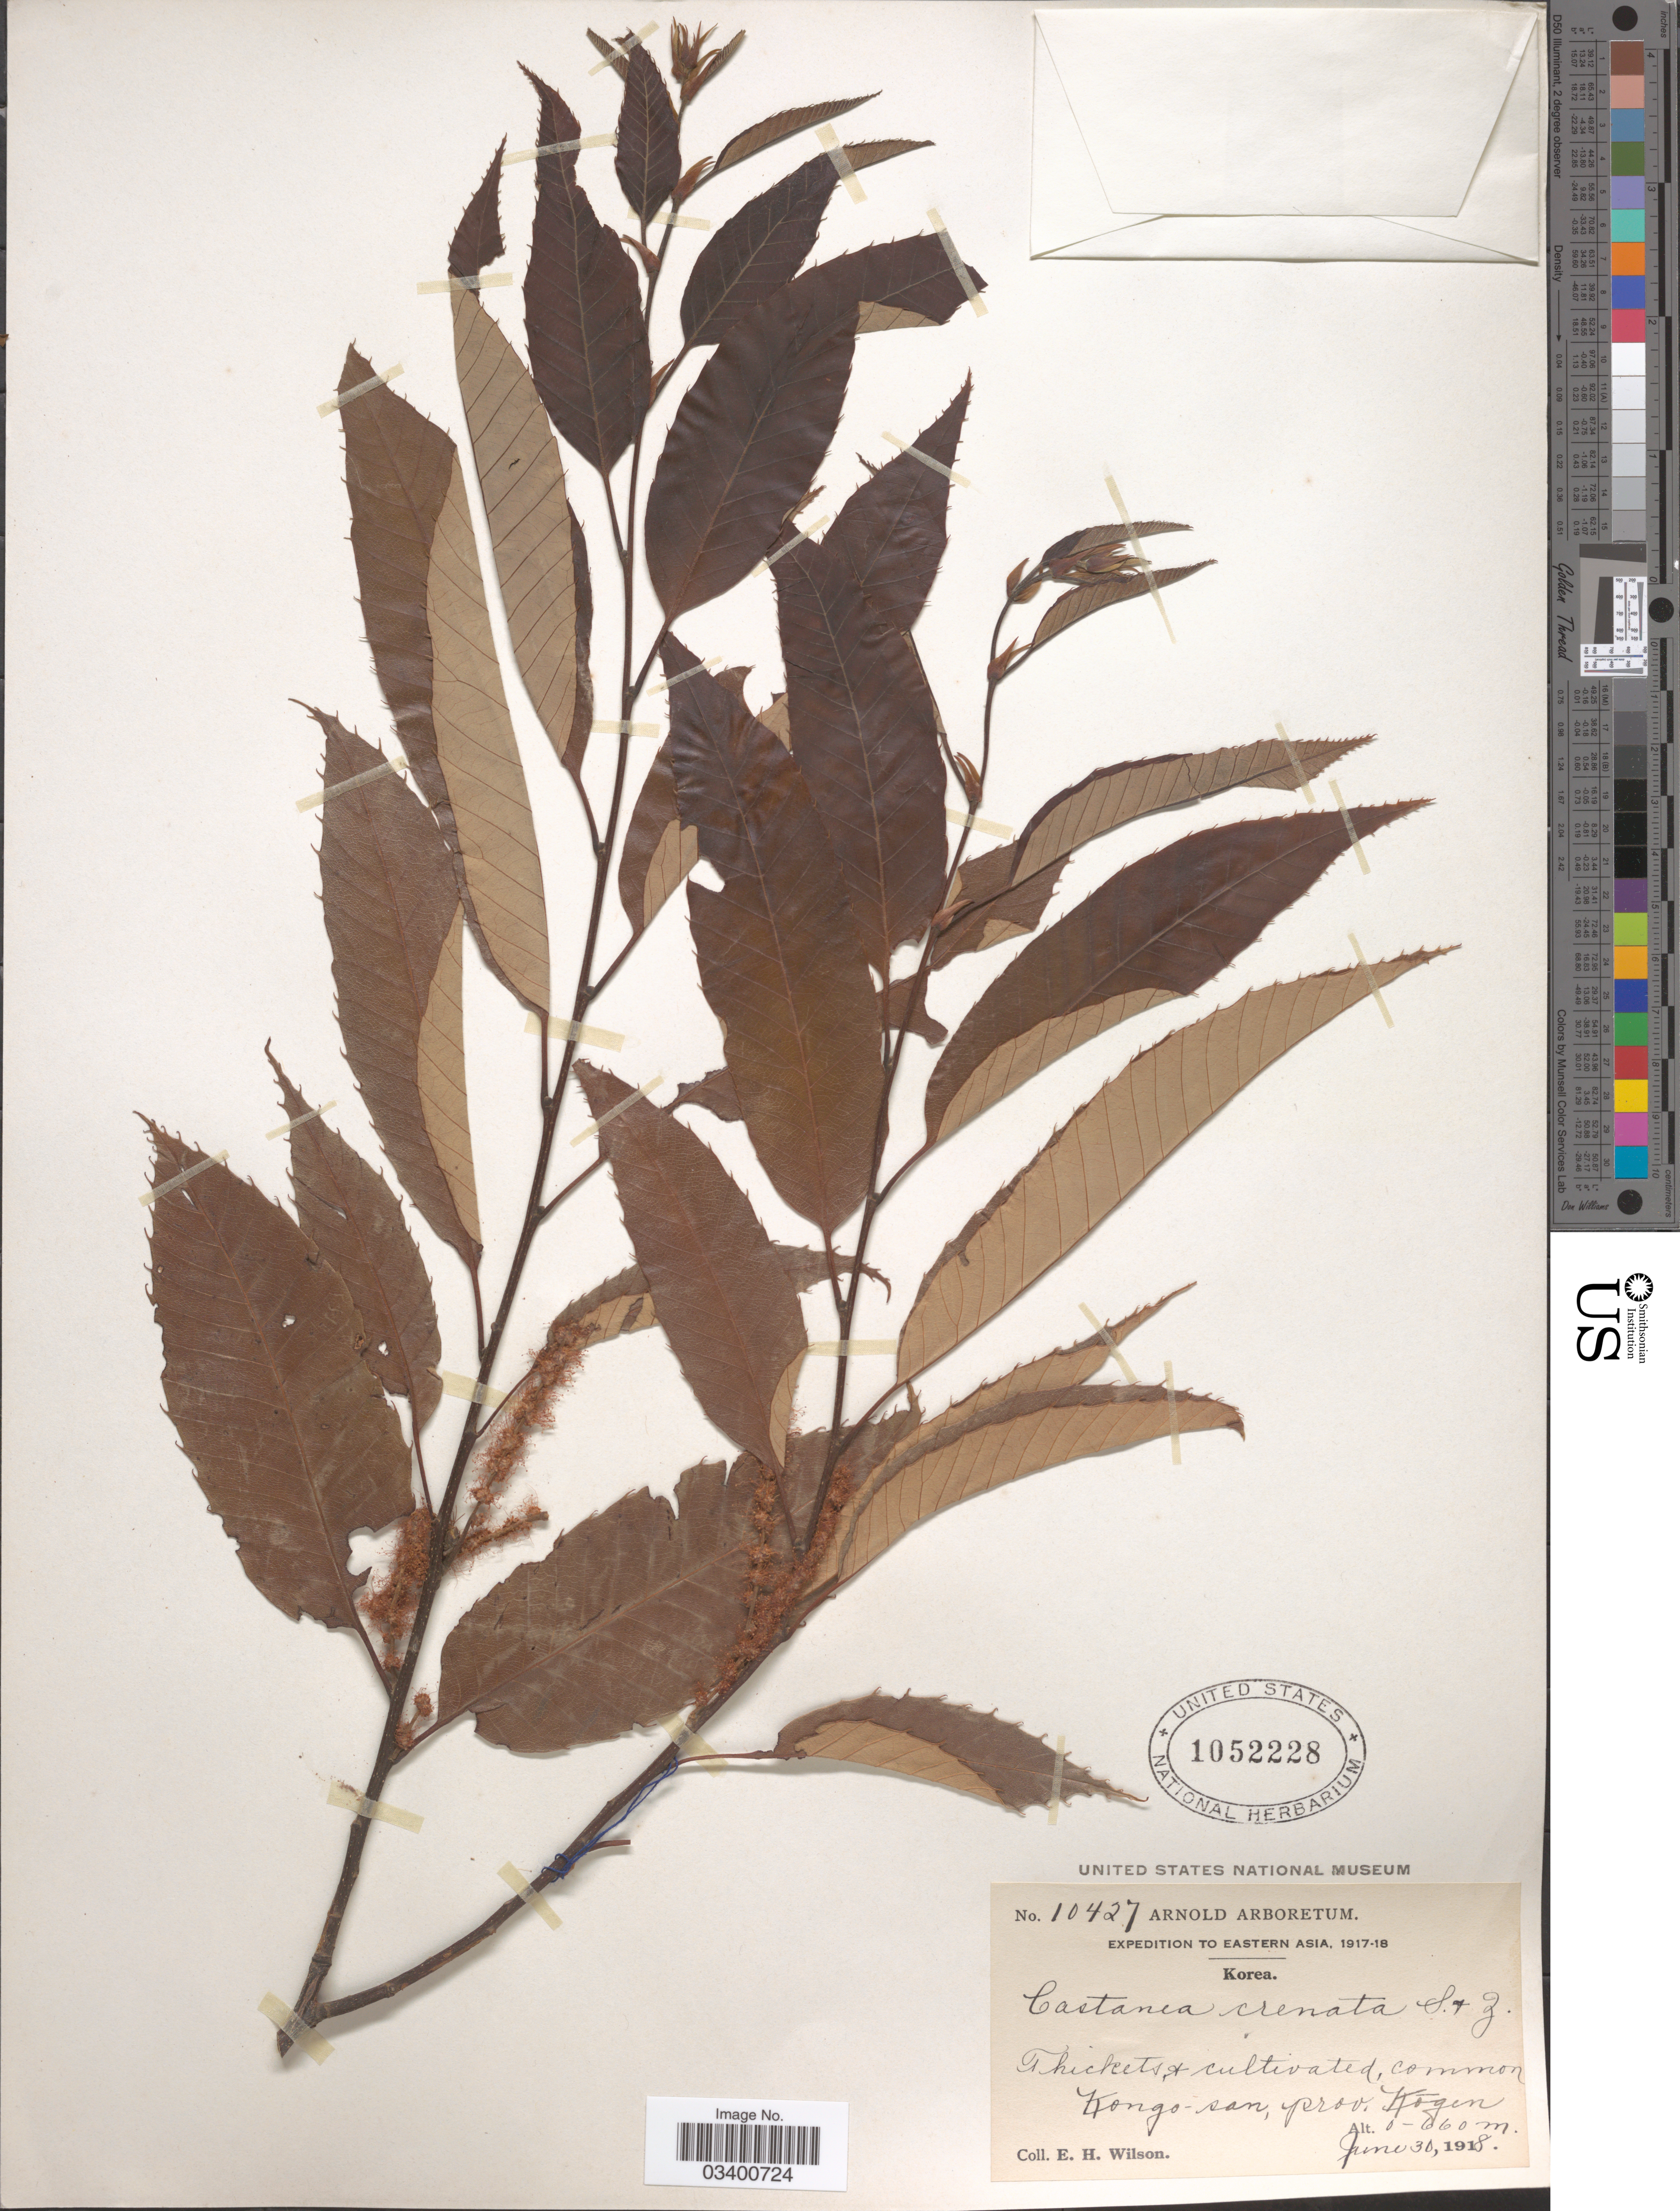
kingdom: Plantae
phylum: Tracheophyta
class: Magnoliopsida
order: Fagales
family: Fagaceae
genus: Castanea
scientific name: Castanea crenata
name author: Siebold & Zucc.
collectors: E. Wilson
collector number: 10427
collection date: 1918-06-30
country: North Korea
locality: Kongo-san, prov. Kōgen.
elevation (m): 0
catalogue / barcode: US 1052228